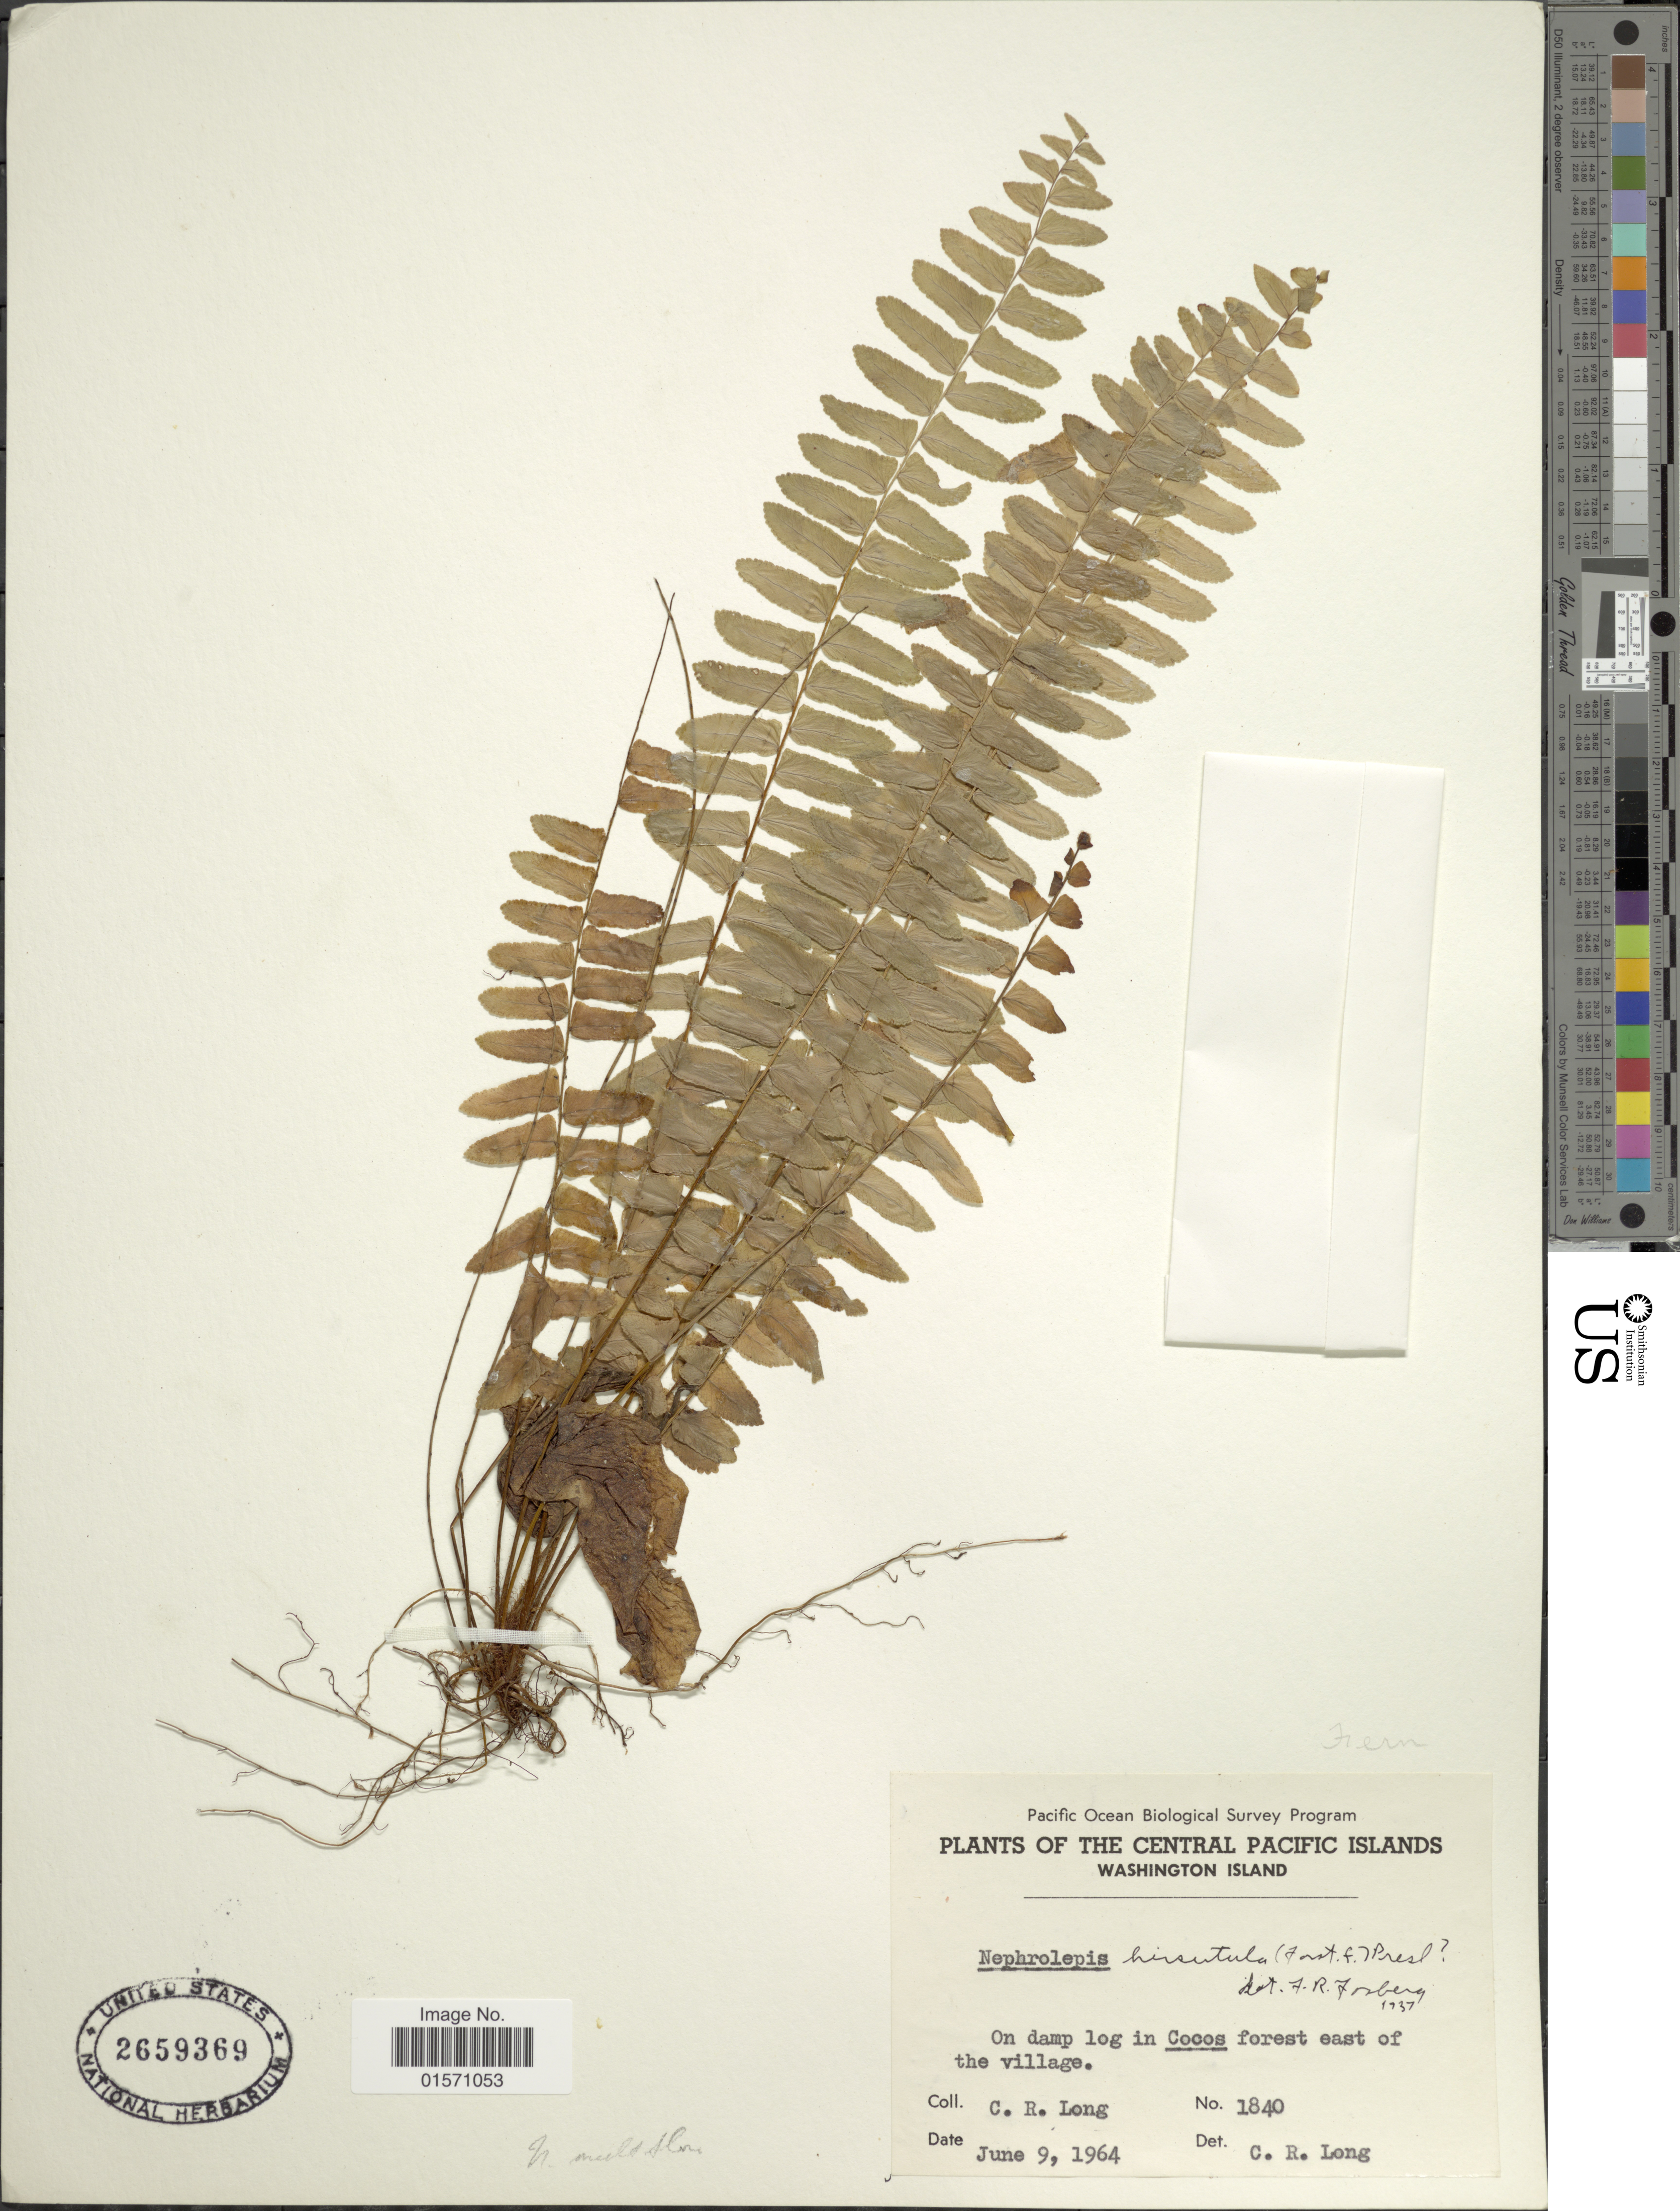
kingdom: Plantae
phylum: Tracheophyta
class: Polypodiopsida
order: Polypodiales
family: Nephrolepidaceae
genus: Nephrolepis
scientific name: Nephrolepis multiflora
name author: (Roxb.) F.M. Jarrett ex C.V. Morton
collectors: C. R. Long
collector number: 1840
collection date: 1964-06-09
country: Kiribati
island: Teraina [Washington]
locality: Central Pacific Islands. Washington Island. In Cocos forest east of the village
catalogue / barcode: US 2659369